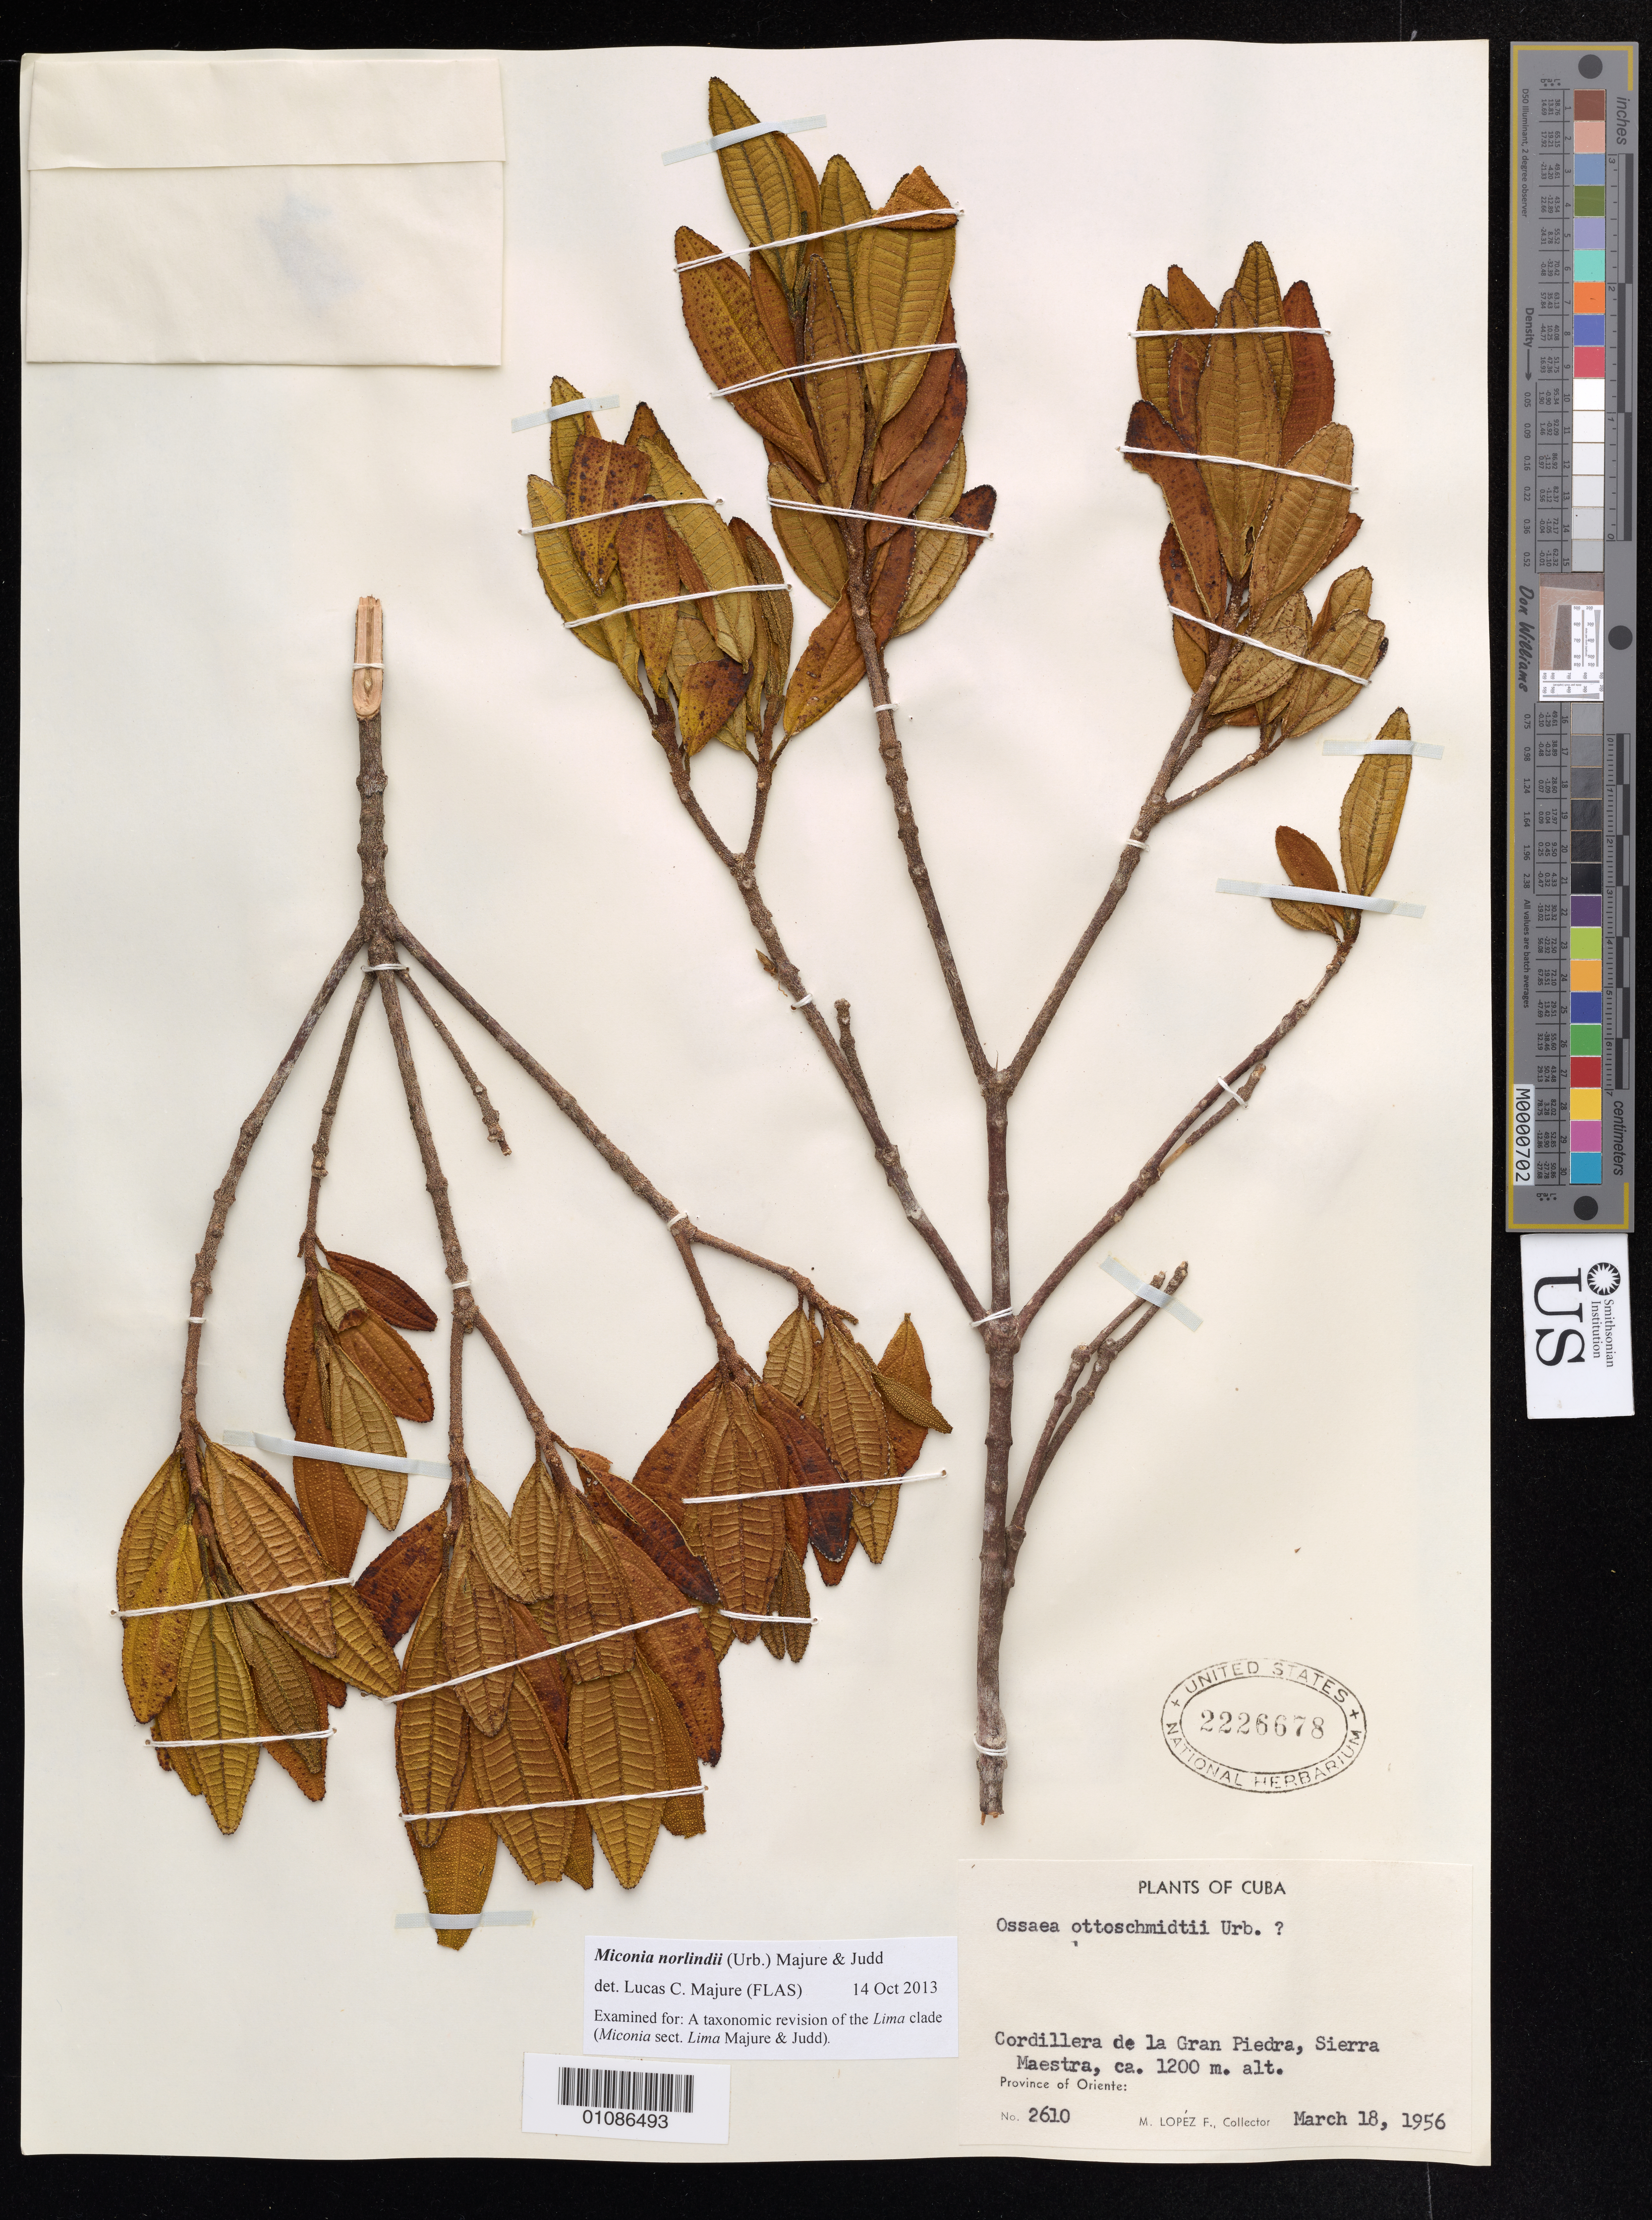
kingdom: Plantae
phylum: Tracheophyta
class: Magnoliopsida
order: Myrtales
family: Melastomataceae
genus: Miconia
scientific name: Miconia norlindii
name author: (Urb.) Majure & Judd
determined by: Majure, Lucas C., (FLAS), University of Florida (UNITED STATES)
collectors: M. López Figueiras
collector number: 2610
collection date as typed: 18 Mar 1956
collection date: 1956-03-18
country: Cuba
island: Cuba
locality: Oriente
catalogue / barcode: US 2226678